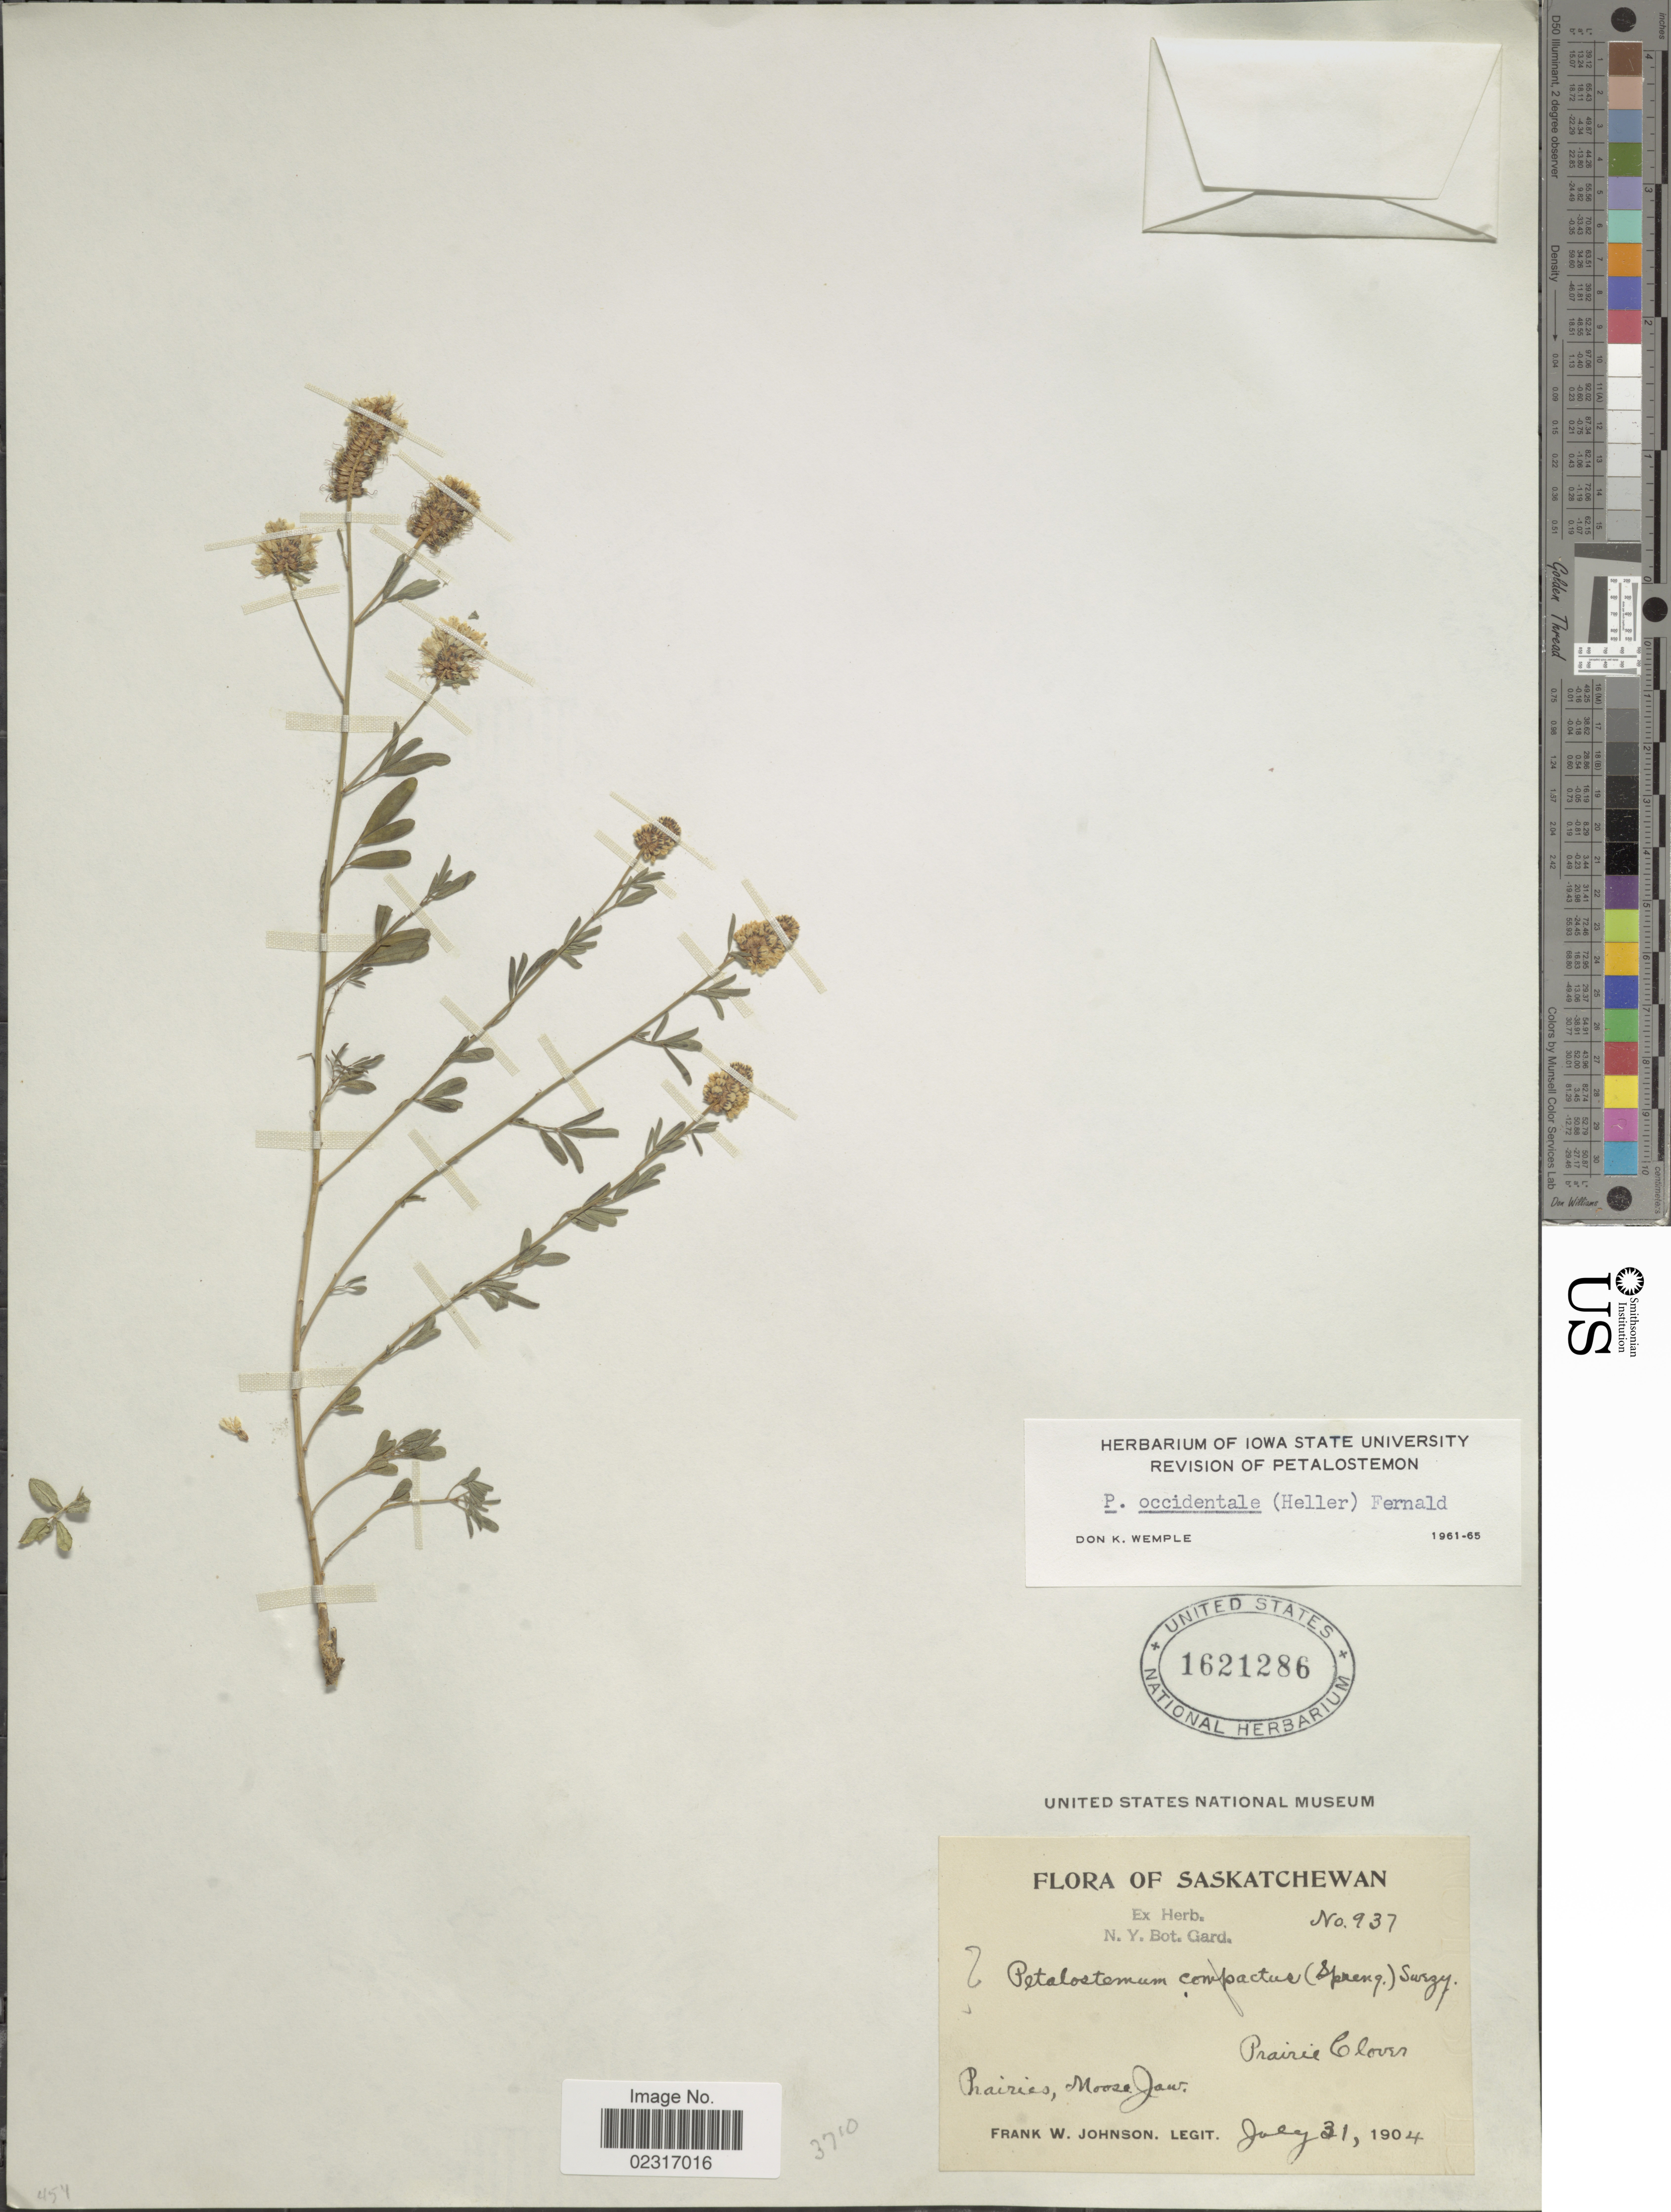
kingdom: Plantae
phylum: Tracheophyta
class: Magnoliopsida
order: Fabales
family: Fabaceae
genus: Dalea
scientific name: Dalea candida var. oligophylla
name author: (Torr) Shinners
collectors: F. W. Johnson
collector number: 937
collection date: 1904-07-31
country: Canada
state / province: Saskatchewan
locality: Prairies, Moose Jaw.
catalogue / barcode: US 1621286